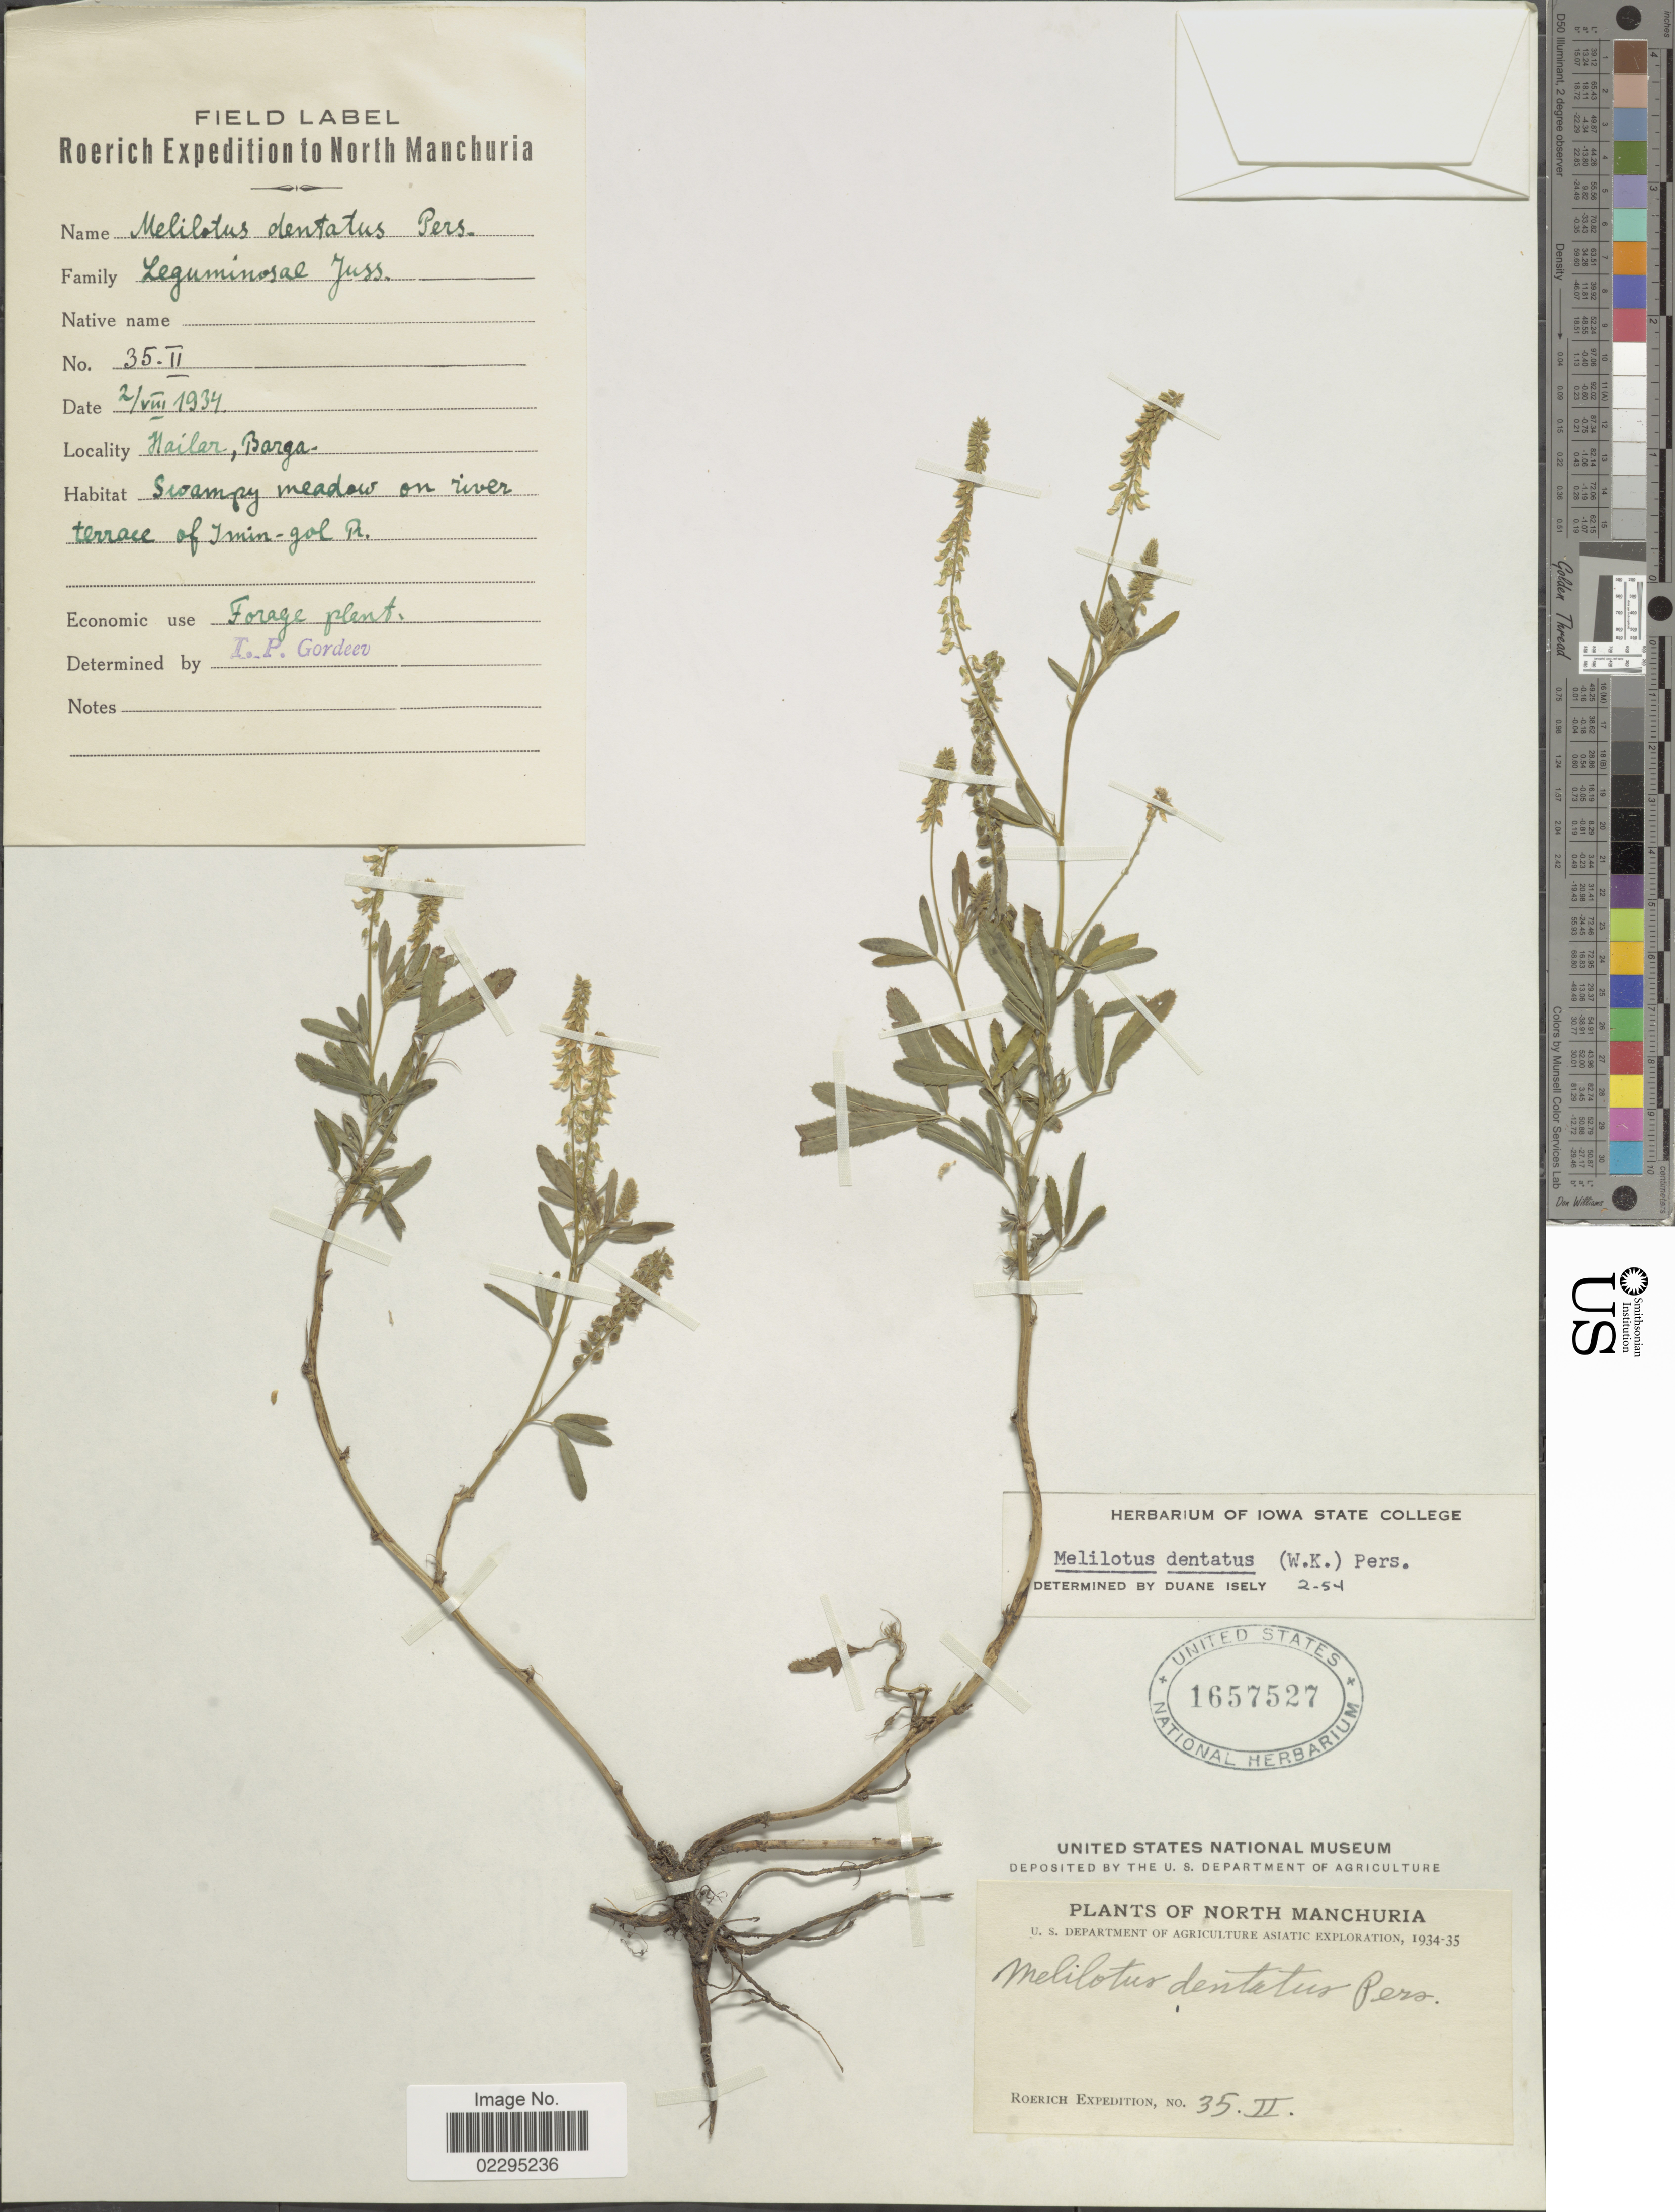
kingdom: Plantae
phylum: Tracheophyta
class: Magnoliopsida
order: Fabales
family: Fabaceae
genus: Melilotus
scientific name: Melilotus dentatus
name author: (Waldst. & Kit.) Pers.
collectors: Roerich Expedition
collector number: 35.II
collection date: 1934/1935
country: China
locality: North Manchuria.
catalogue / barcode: US 1657527